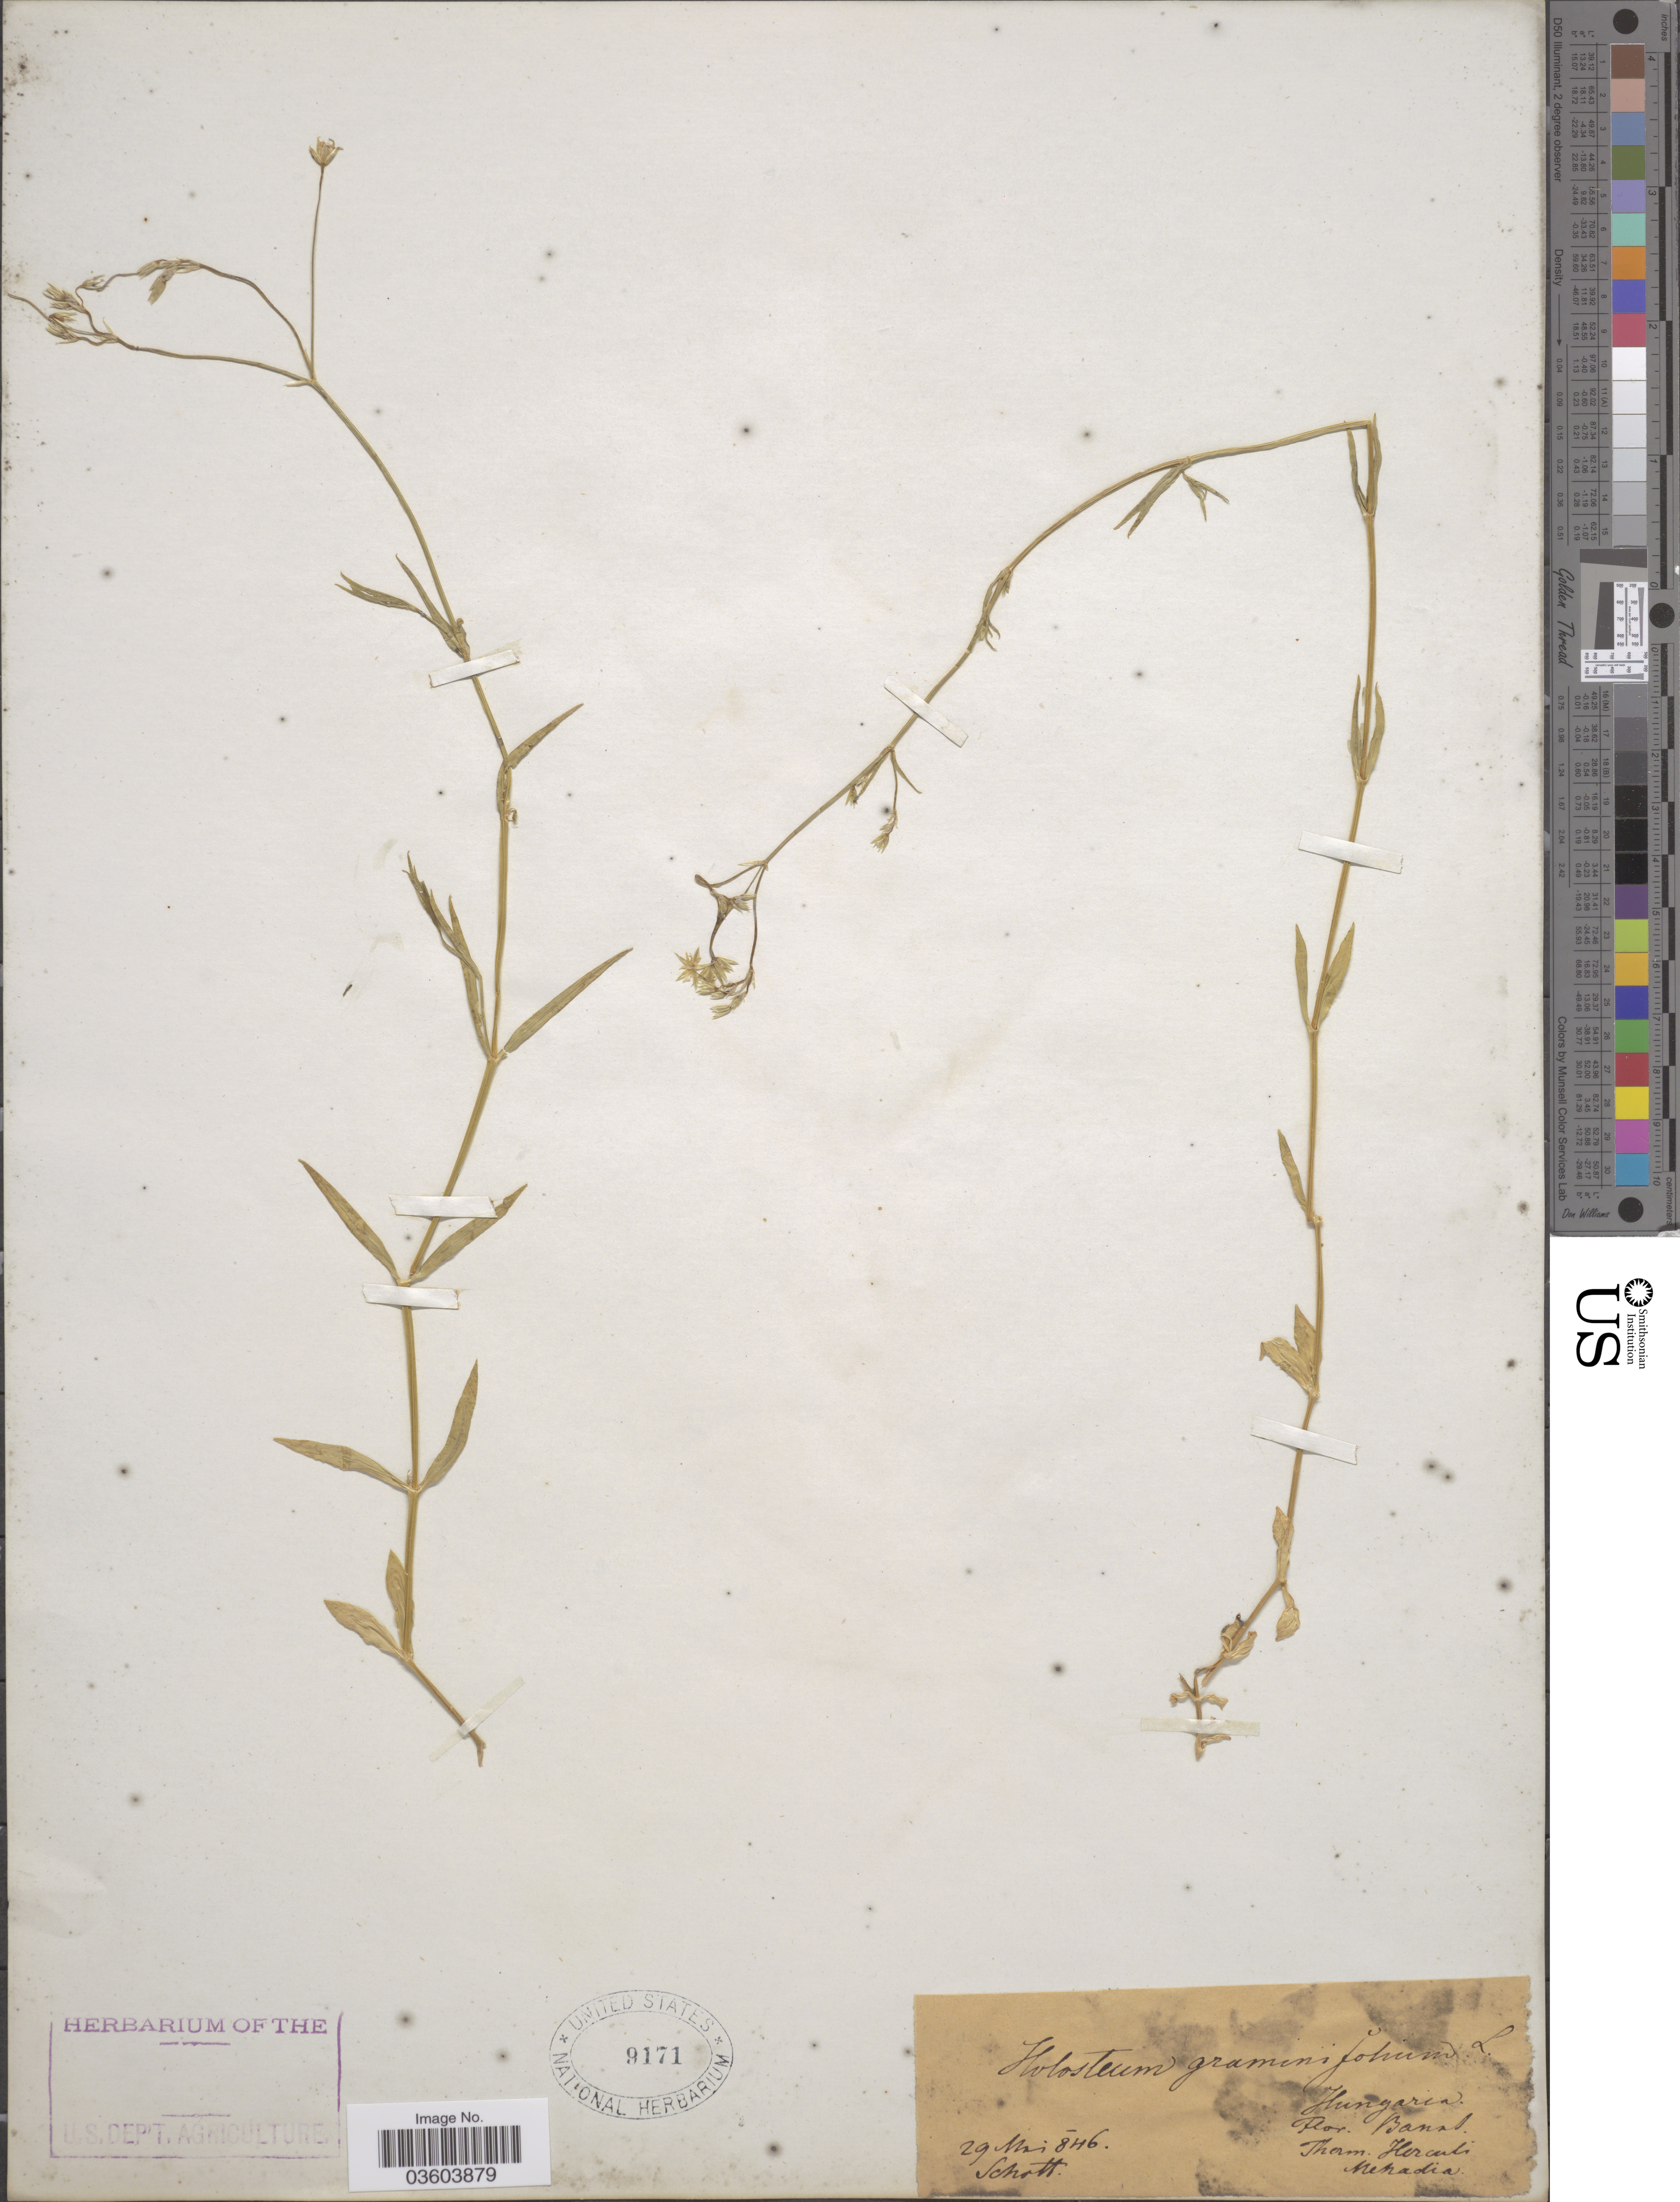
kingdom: Plantae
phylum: Tracheophyta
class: Magnoliopsida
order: Caryophyllales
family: Caryophyllaceae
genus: Holosteum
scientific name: Holosteum graminifolium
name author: L.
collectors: Schott, --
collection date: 1846-05-29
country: Romania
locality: Flor. Banat. Therm. Herculi., Mehadia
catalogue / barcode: US 9171